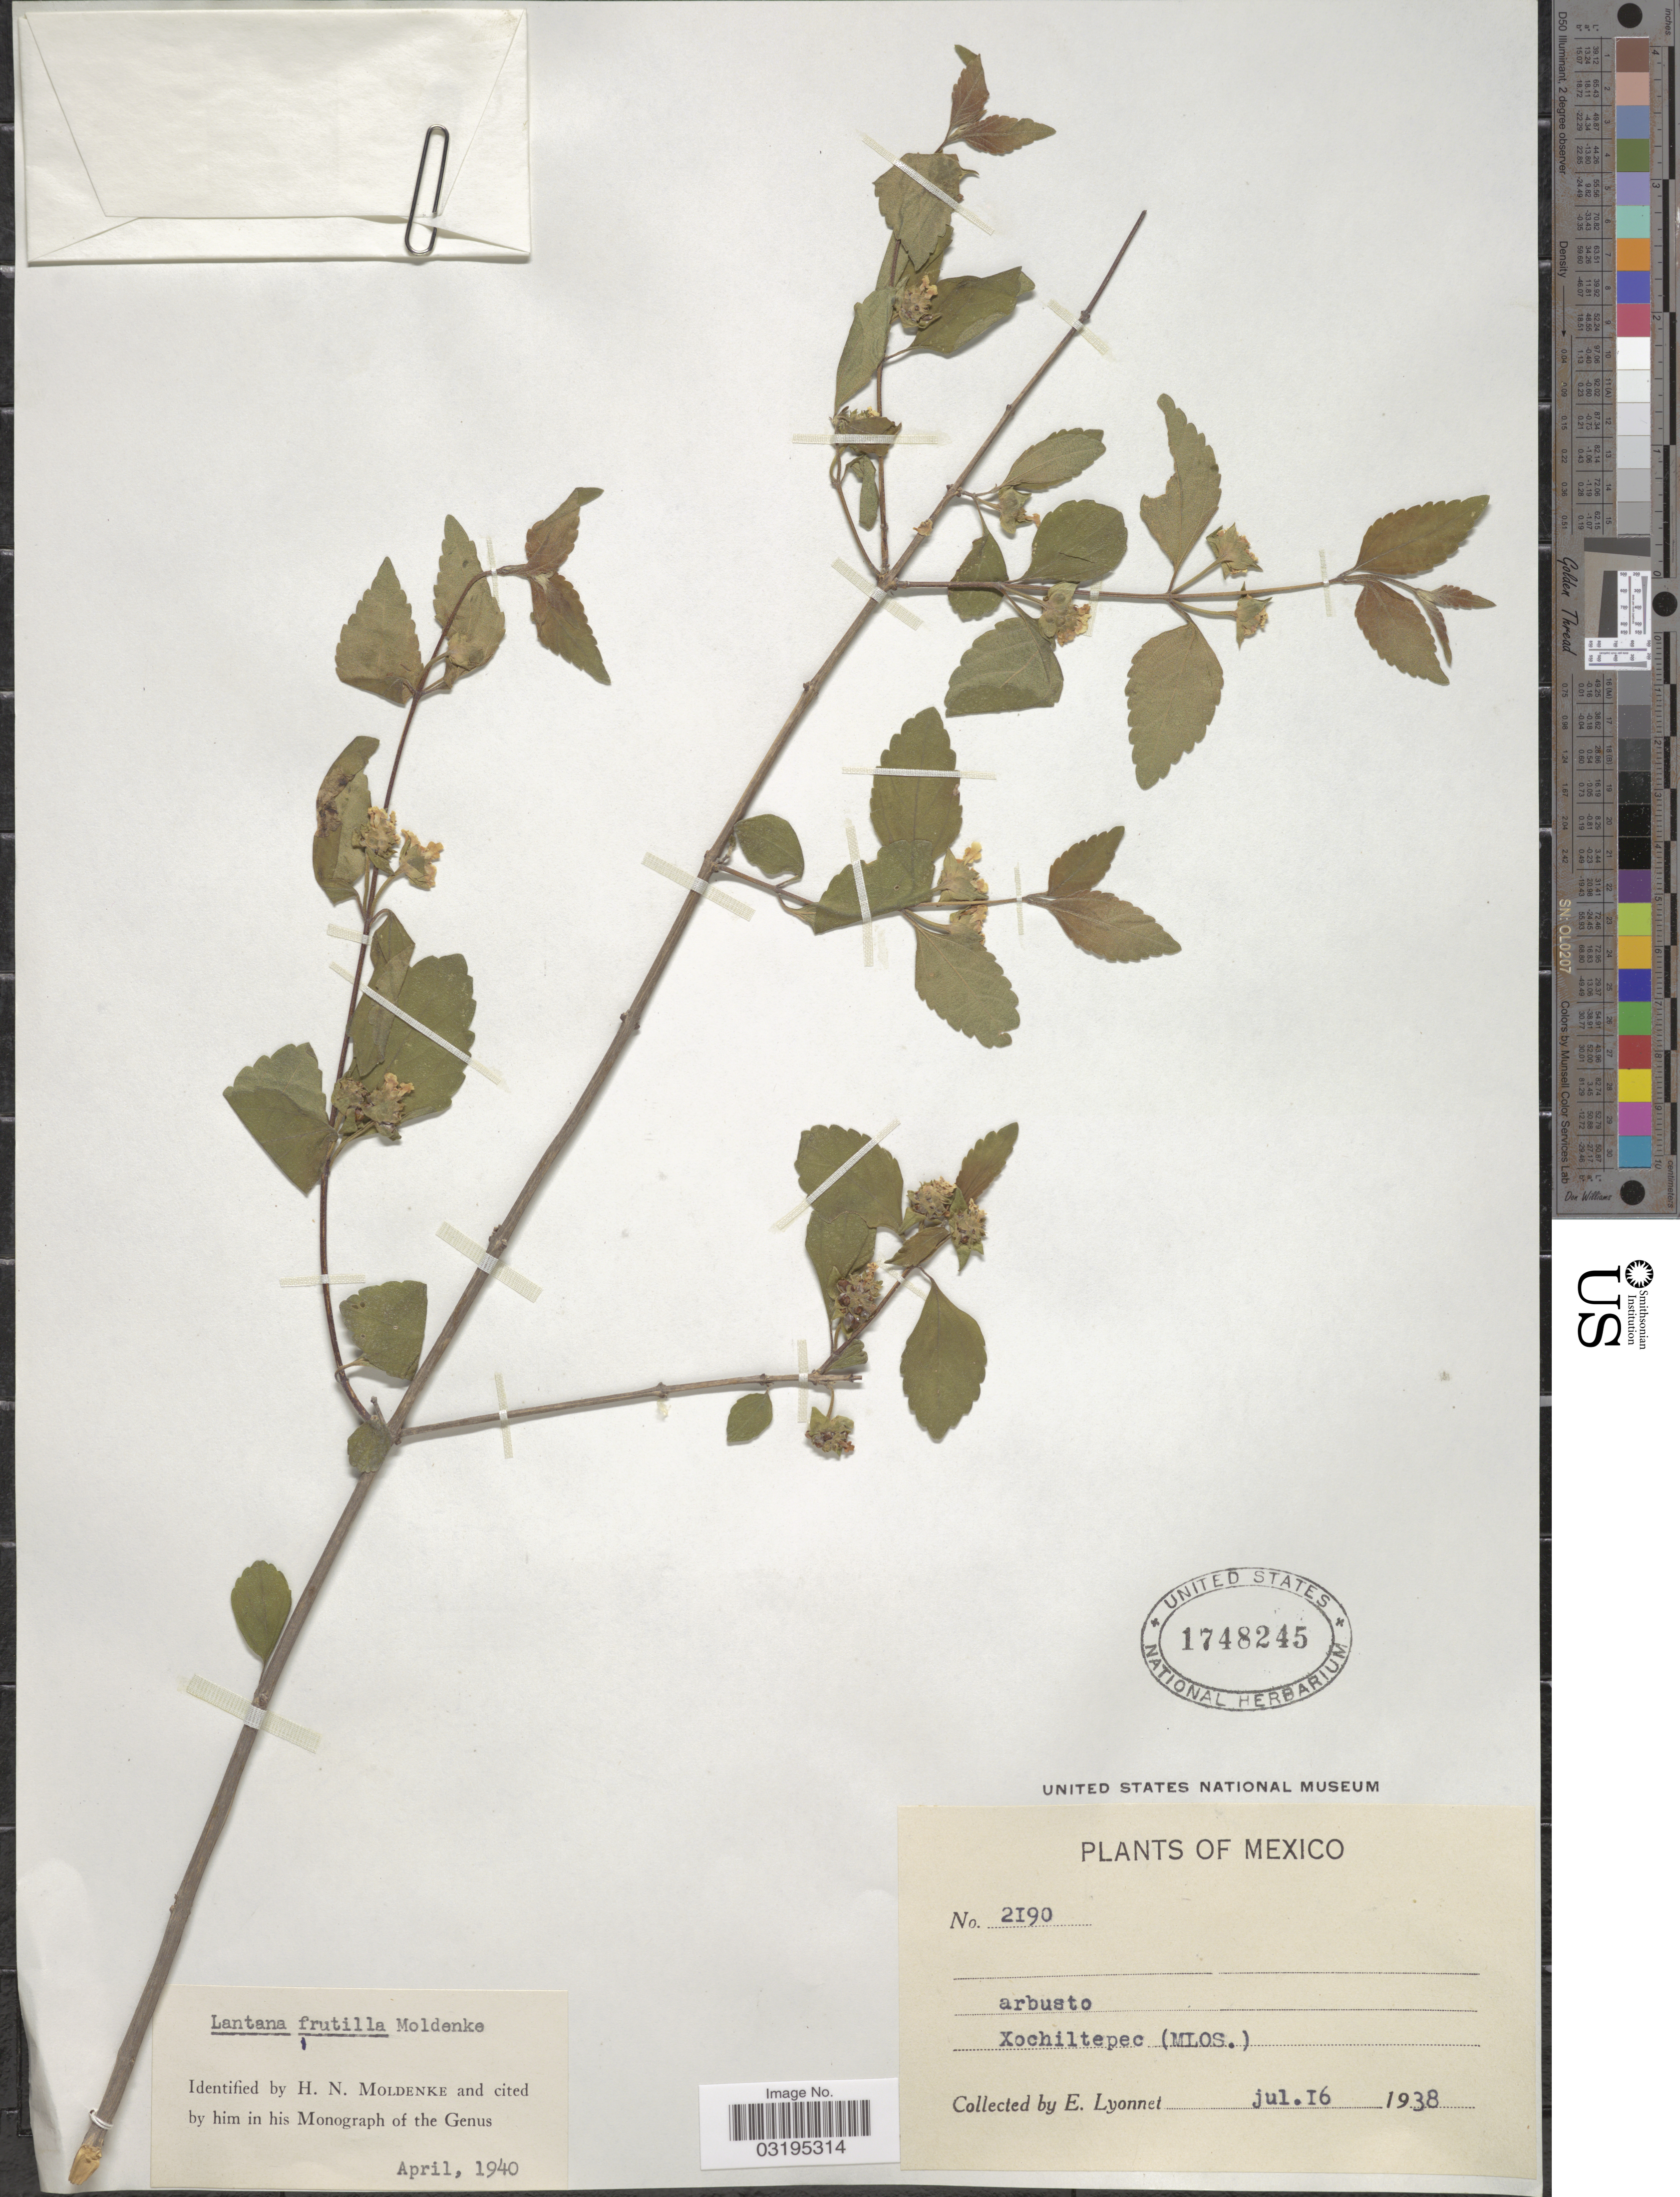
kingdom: Plantae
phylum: Tracheophyta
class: Magnoliopsida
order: Lamiales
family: Verbenaceae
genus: Lantana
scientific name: Lantana frutilla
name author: Moldenke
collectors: E. Lyonnet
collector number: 2190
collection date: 1938-07-16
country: Mexico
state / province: Morelos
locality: Xochiltepec.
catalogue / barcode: US 1748245